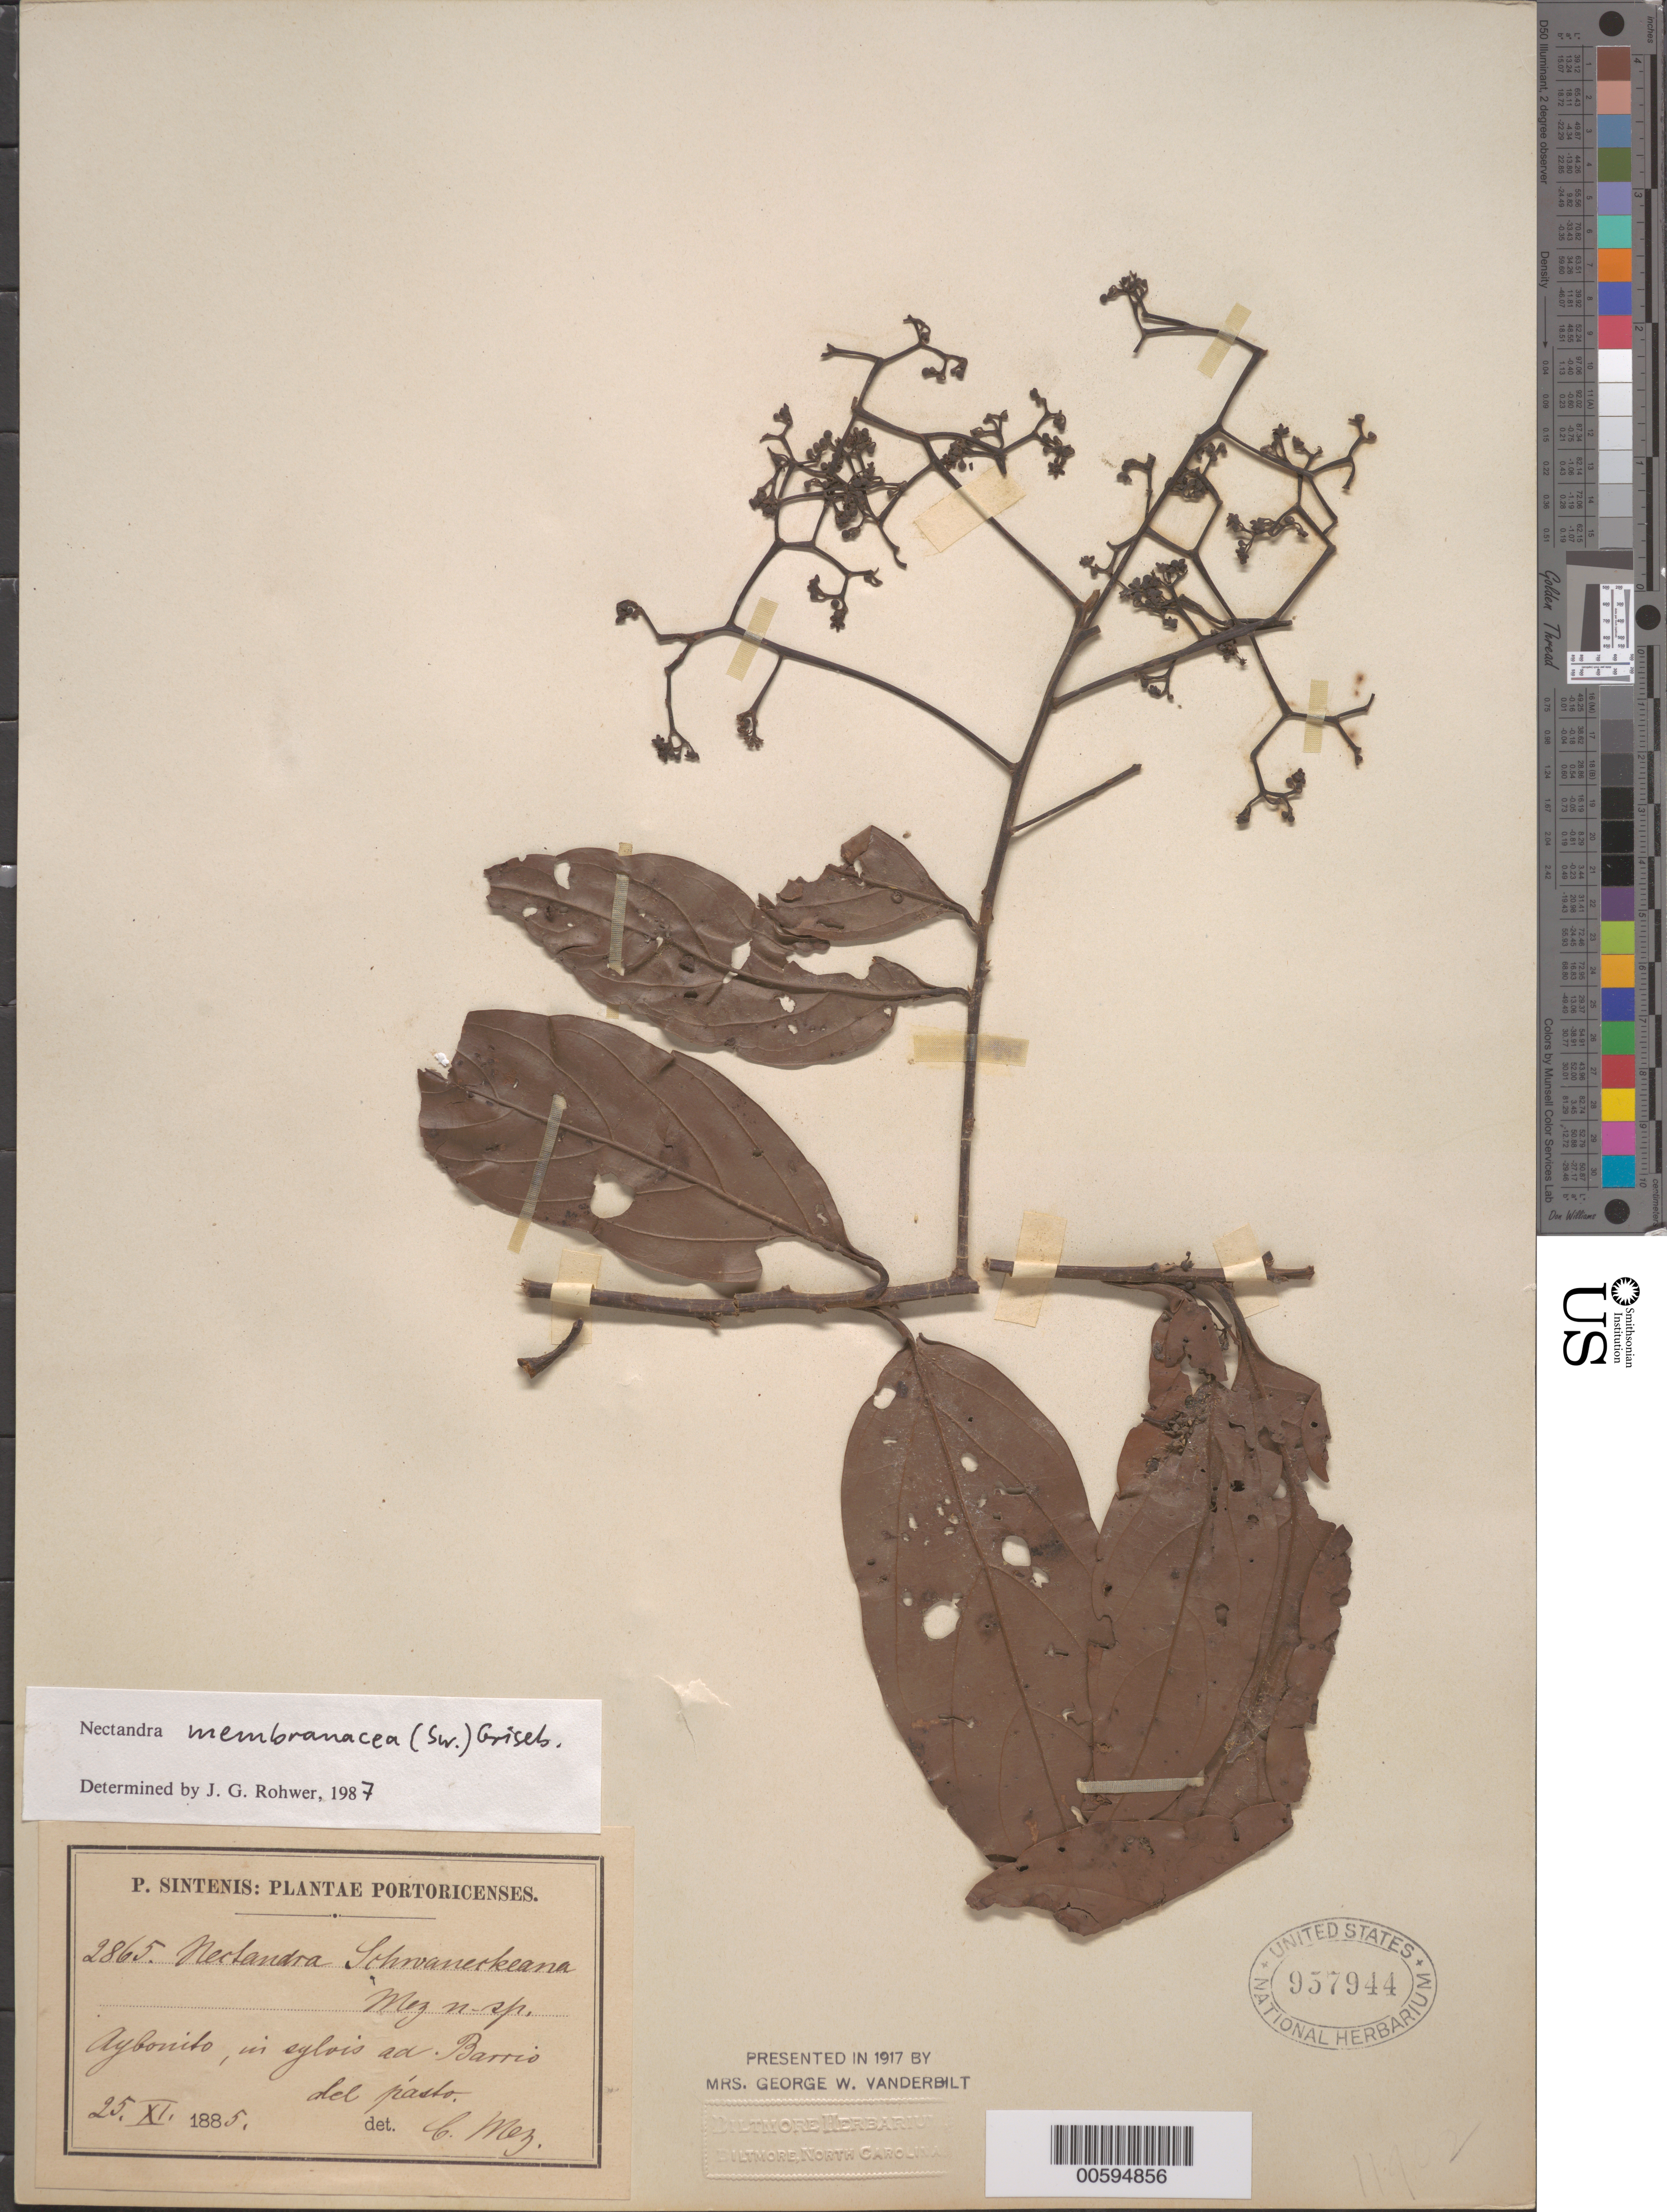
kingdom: Plantae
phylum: Tracheophyta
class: Magnoliopsida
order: Laurales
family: Lauraceae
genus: Nectandra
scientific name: Nectandra membranacea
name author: (Sw.) Griseb.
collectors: P. Sintenis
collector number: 2865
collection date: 1885-11-25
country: Puerto Rico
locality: Aybonito, in sylvis ad Barrio del Pásto.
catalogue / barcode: US 957944